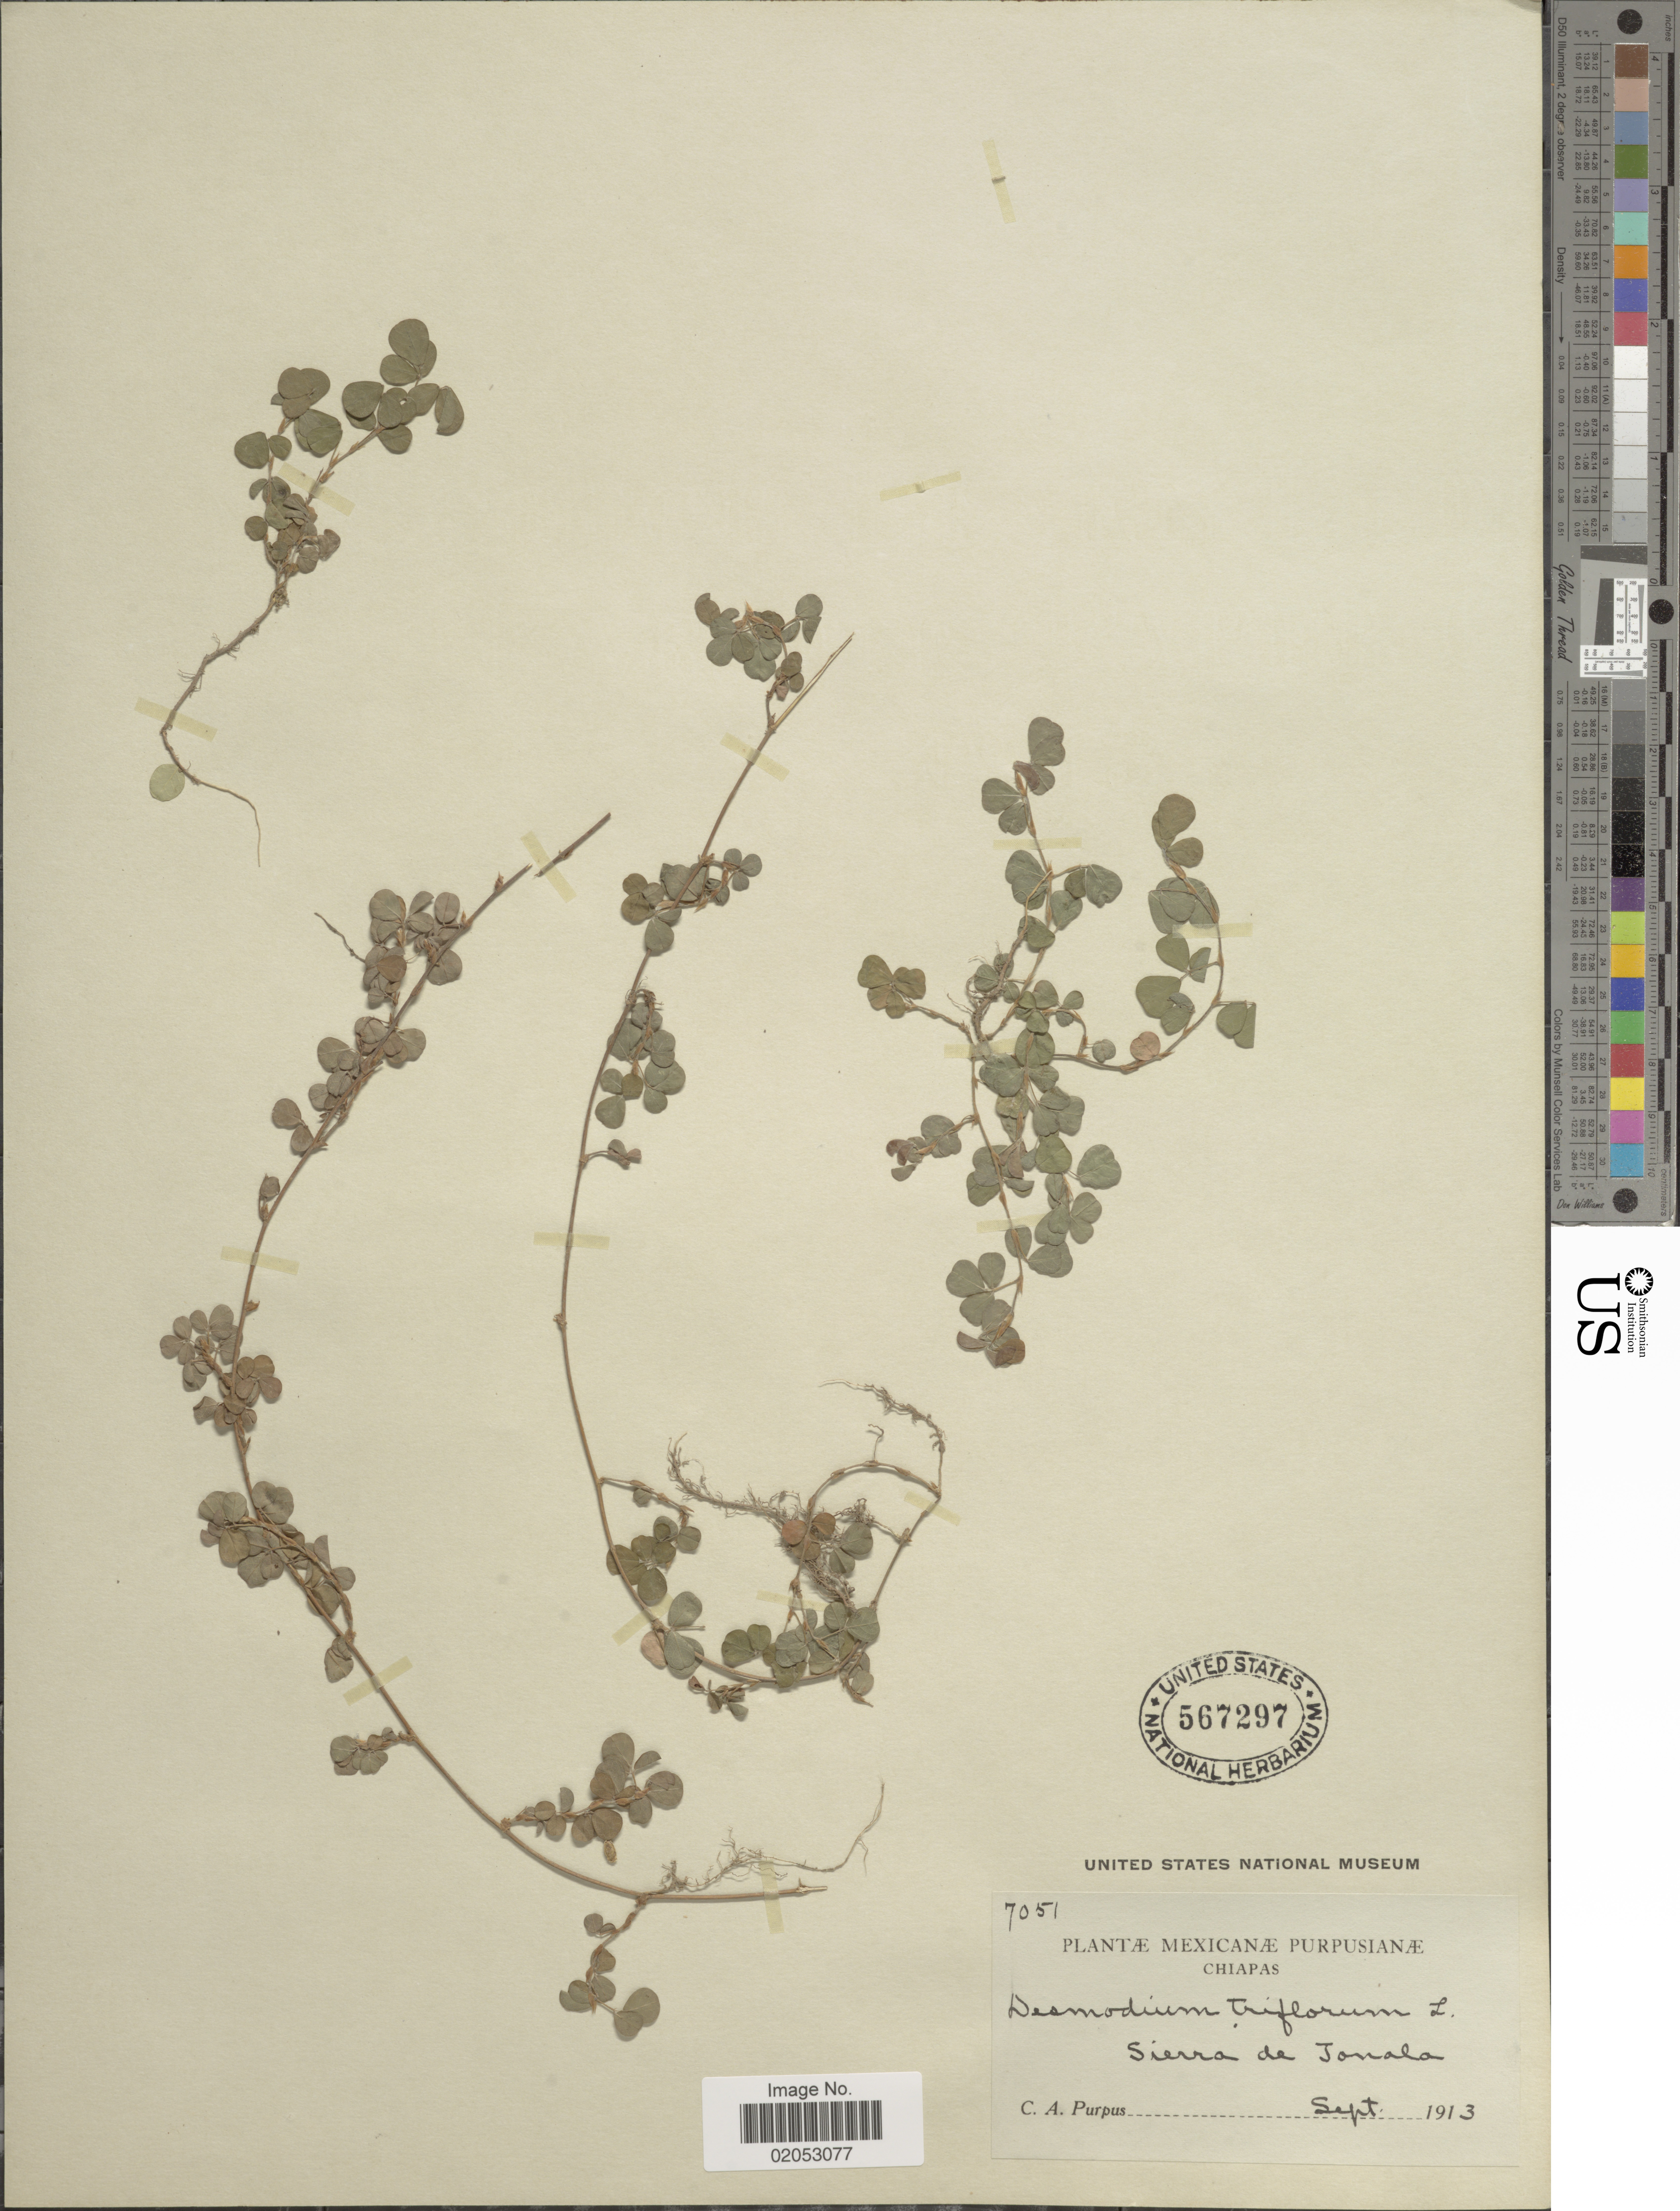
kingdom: Plantae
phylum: Tracheophyta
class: Magnoliopsida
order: Fabales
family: Fabaceae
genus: Grona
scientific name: Grona triflora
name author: (L.) H. Ohashi & K. Ohashi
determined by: Strong, Mark T., (BOT), Smithsonian Institution - National Museum of Natural History (UNITED STATES)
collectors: C. A. Purpus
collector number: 7051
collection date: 1913-09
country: Mexico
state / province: Chiapas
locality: Sierra de Tonala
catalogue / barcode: US 567297